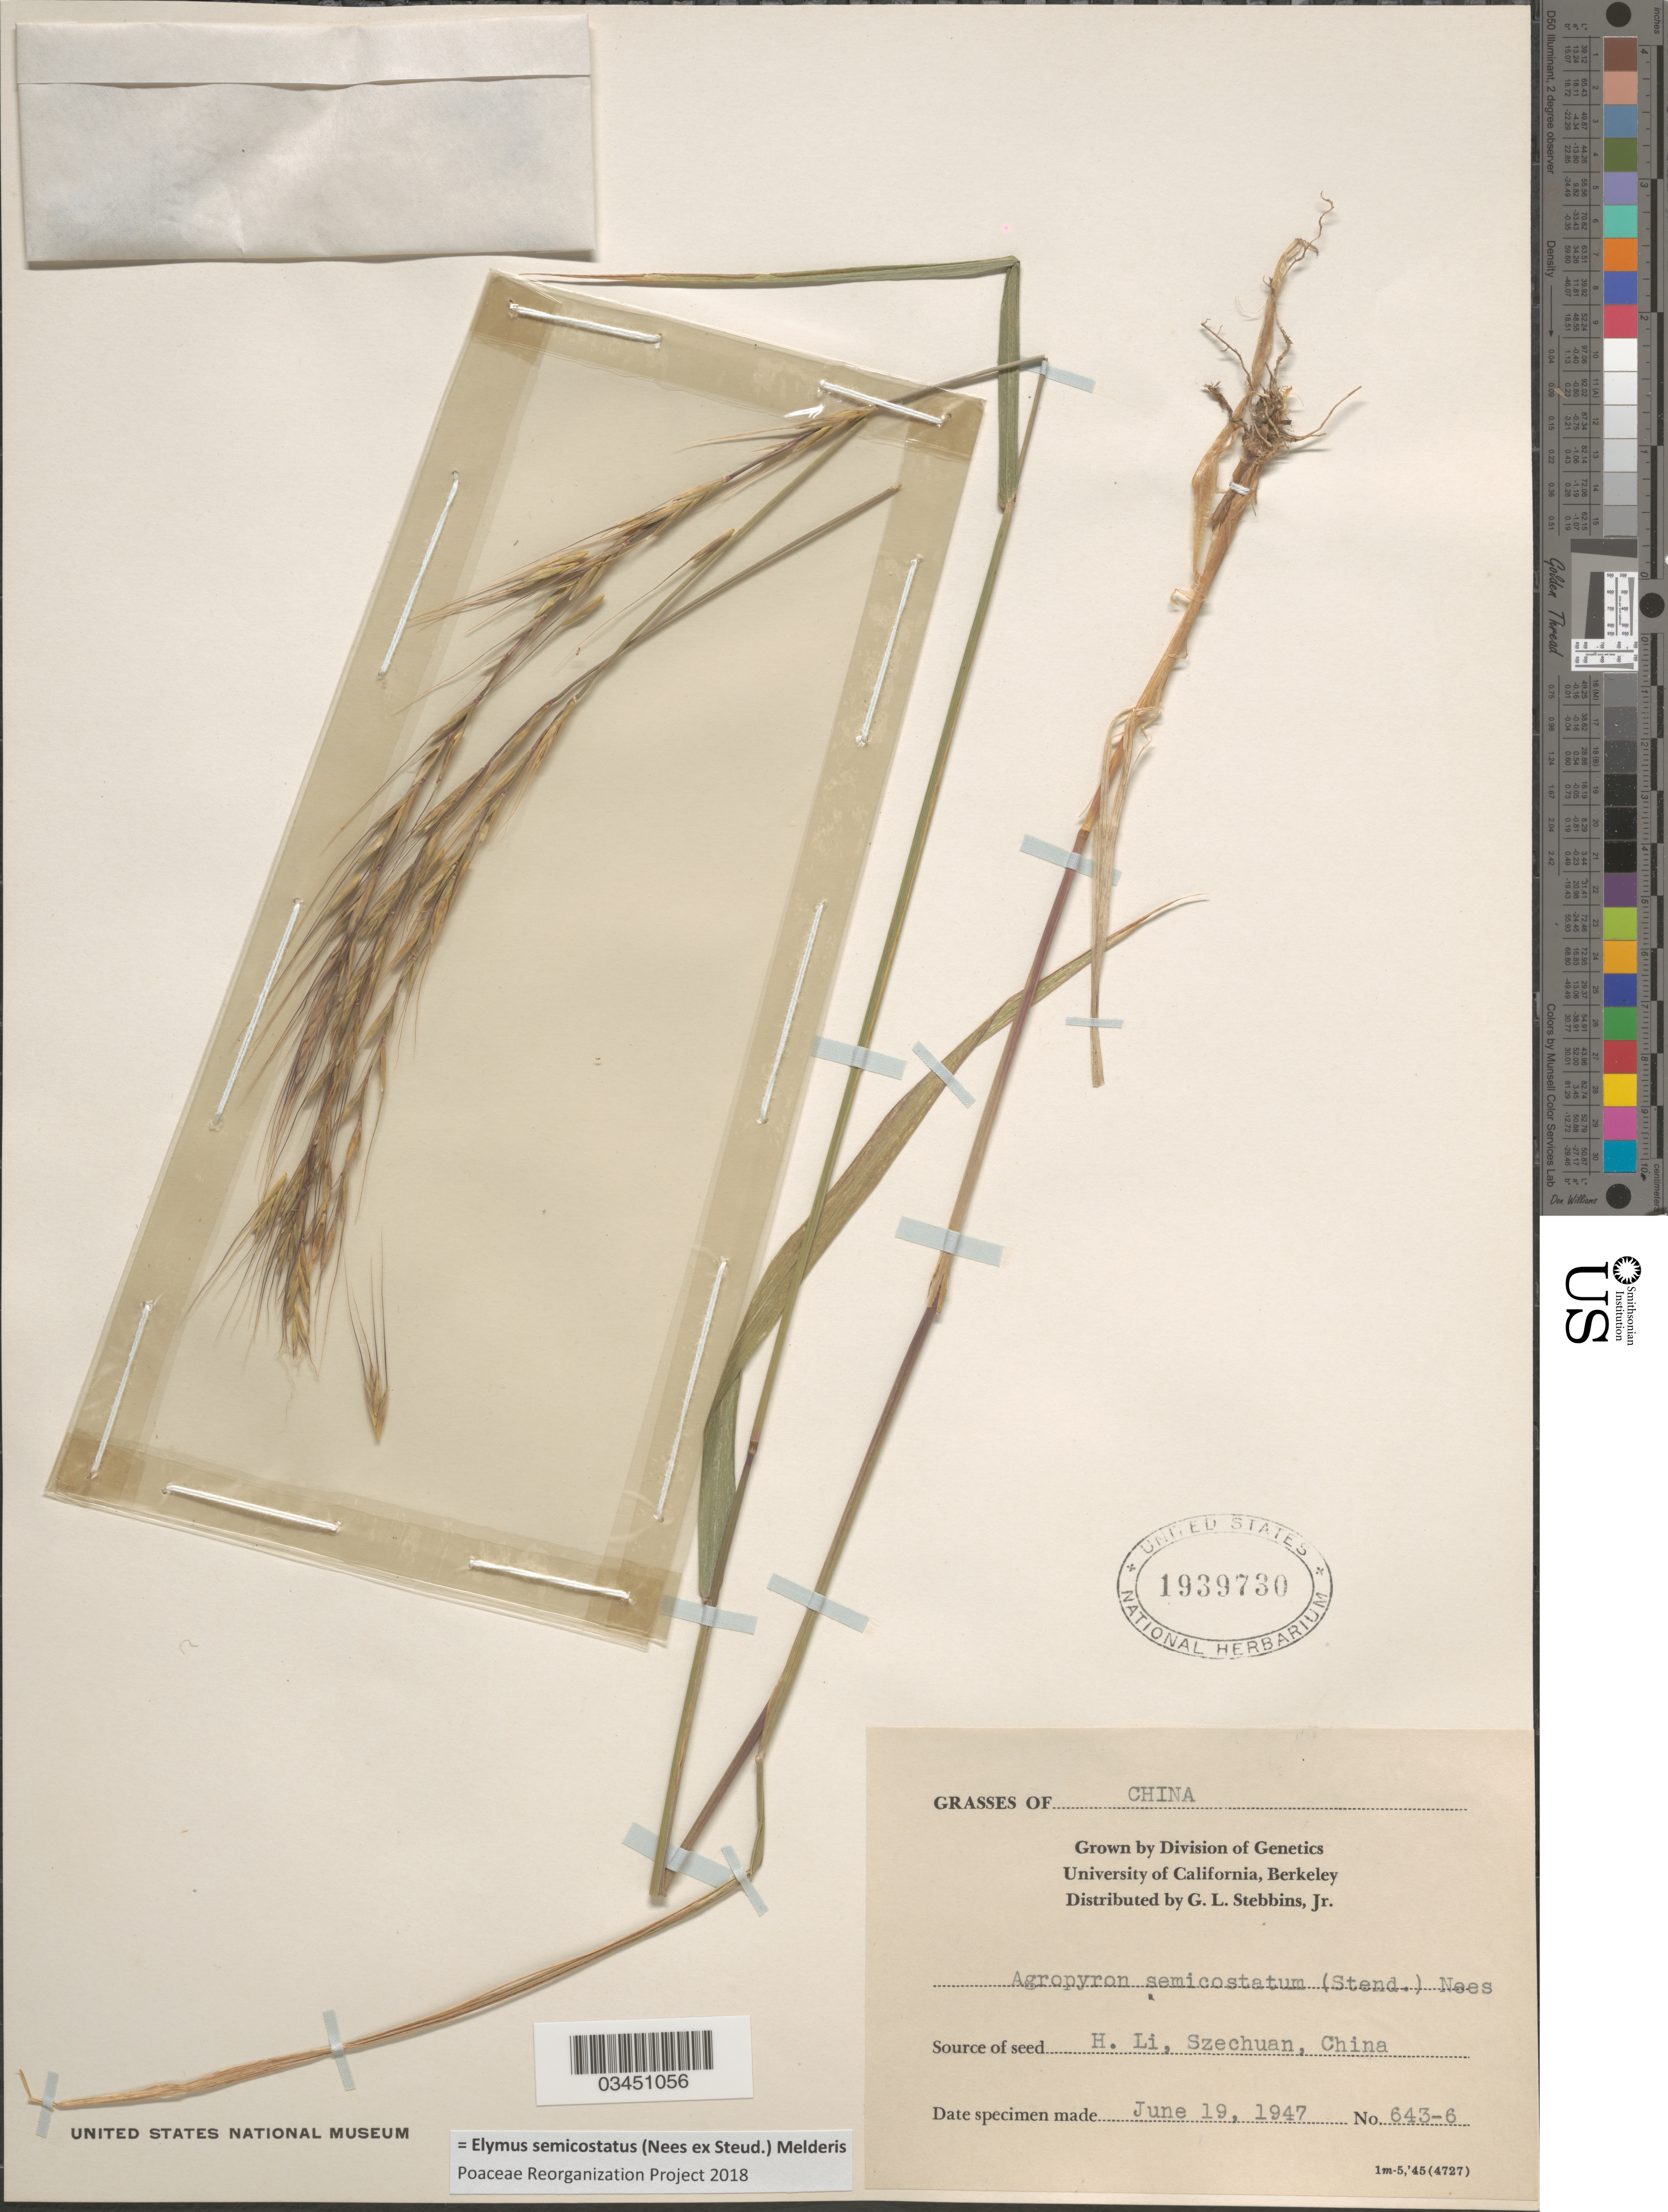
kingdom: Plantae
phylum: Tracheophyta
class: Liliopsida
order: Poales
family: Poaceae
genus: Elymus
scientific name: Elymus semicostatus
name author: (Nees ex Steud.) Melderis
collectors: G. L. Stebbins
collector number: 643-6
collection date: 1947-06-19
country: United States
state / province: California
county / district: Alameda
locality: University of California, Berkeley.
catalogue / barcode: US 1939730